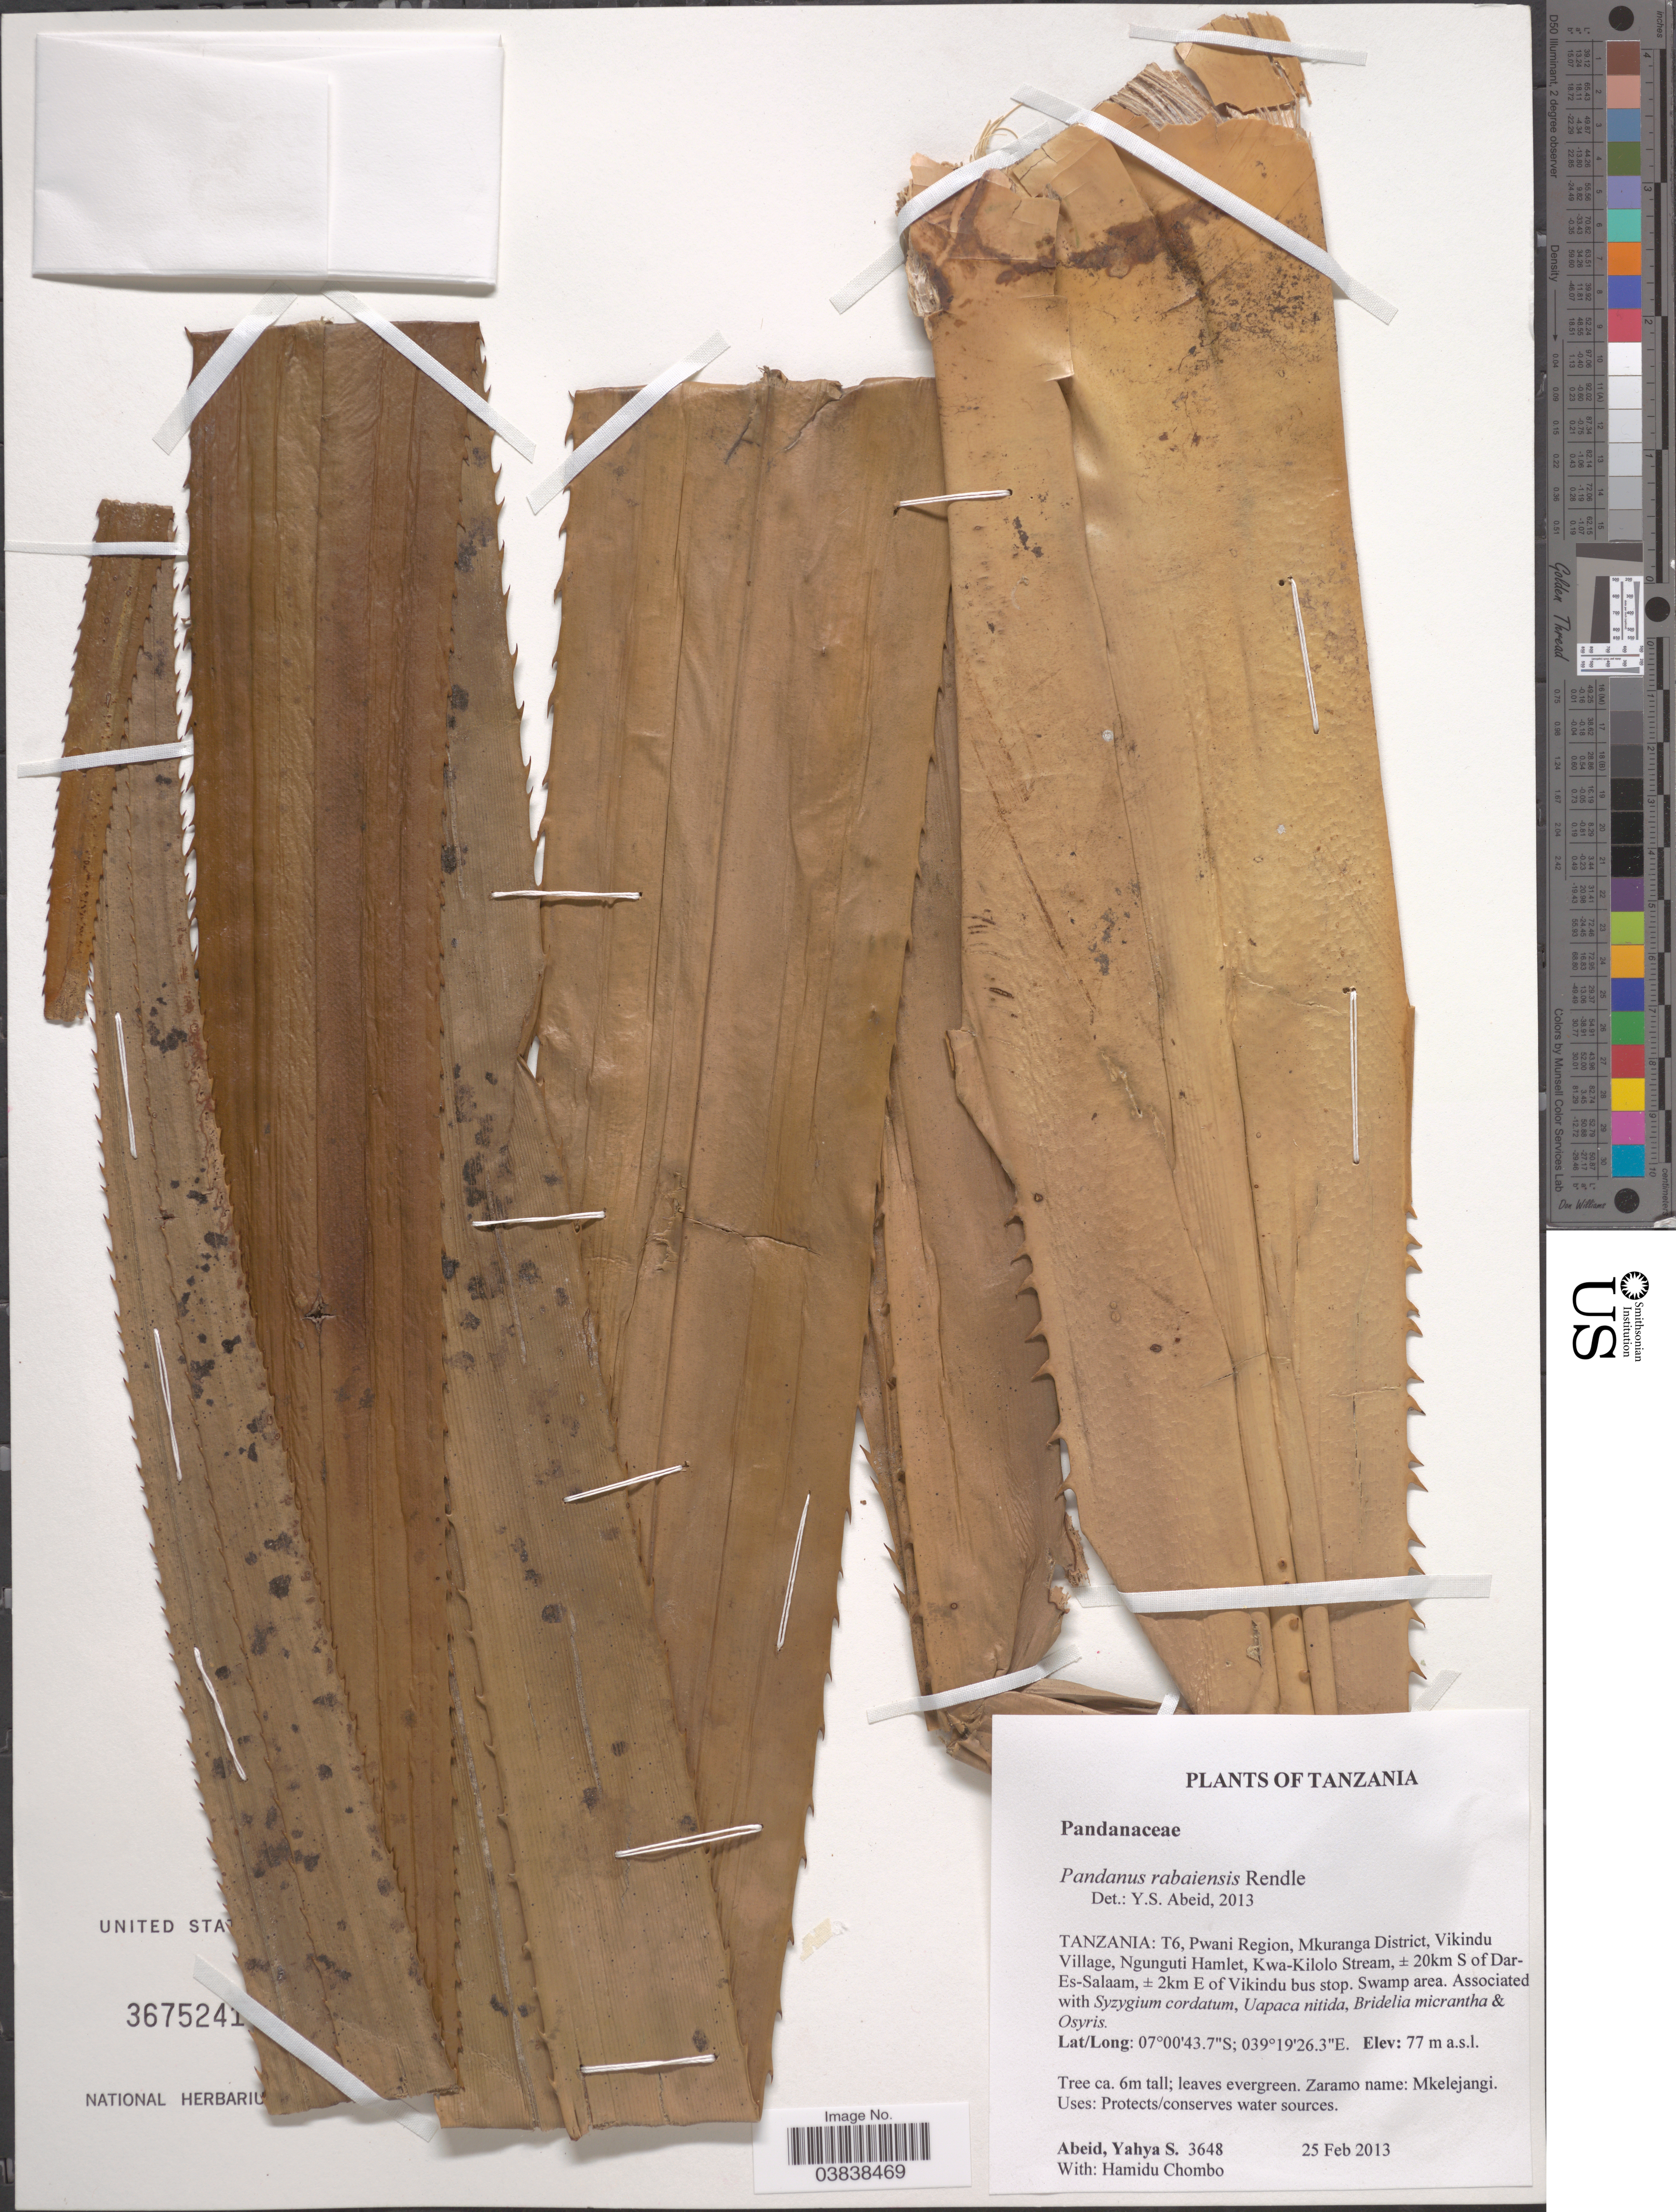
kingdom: Plantae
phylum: Tracheophyta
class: Liliopsida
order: Pandanales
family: Pandanaceae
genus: Pandanus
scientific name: Pandanus rabaiensis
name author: Rendle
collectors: Y. Abeid & H. Chombo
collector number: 3648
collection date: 2013-02-25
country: Tanzania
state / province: Pwani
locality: T6, Pwani Region, Mkuranga District, Vikindu Village, Ngunguti Hamlet, Kwa-Kilolo Stream, ± 20 km S of Dar-Es-Salaam, ± 2 km E of Vikindu bus stop.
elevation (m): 77